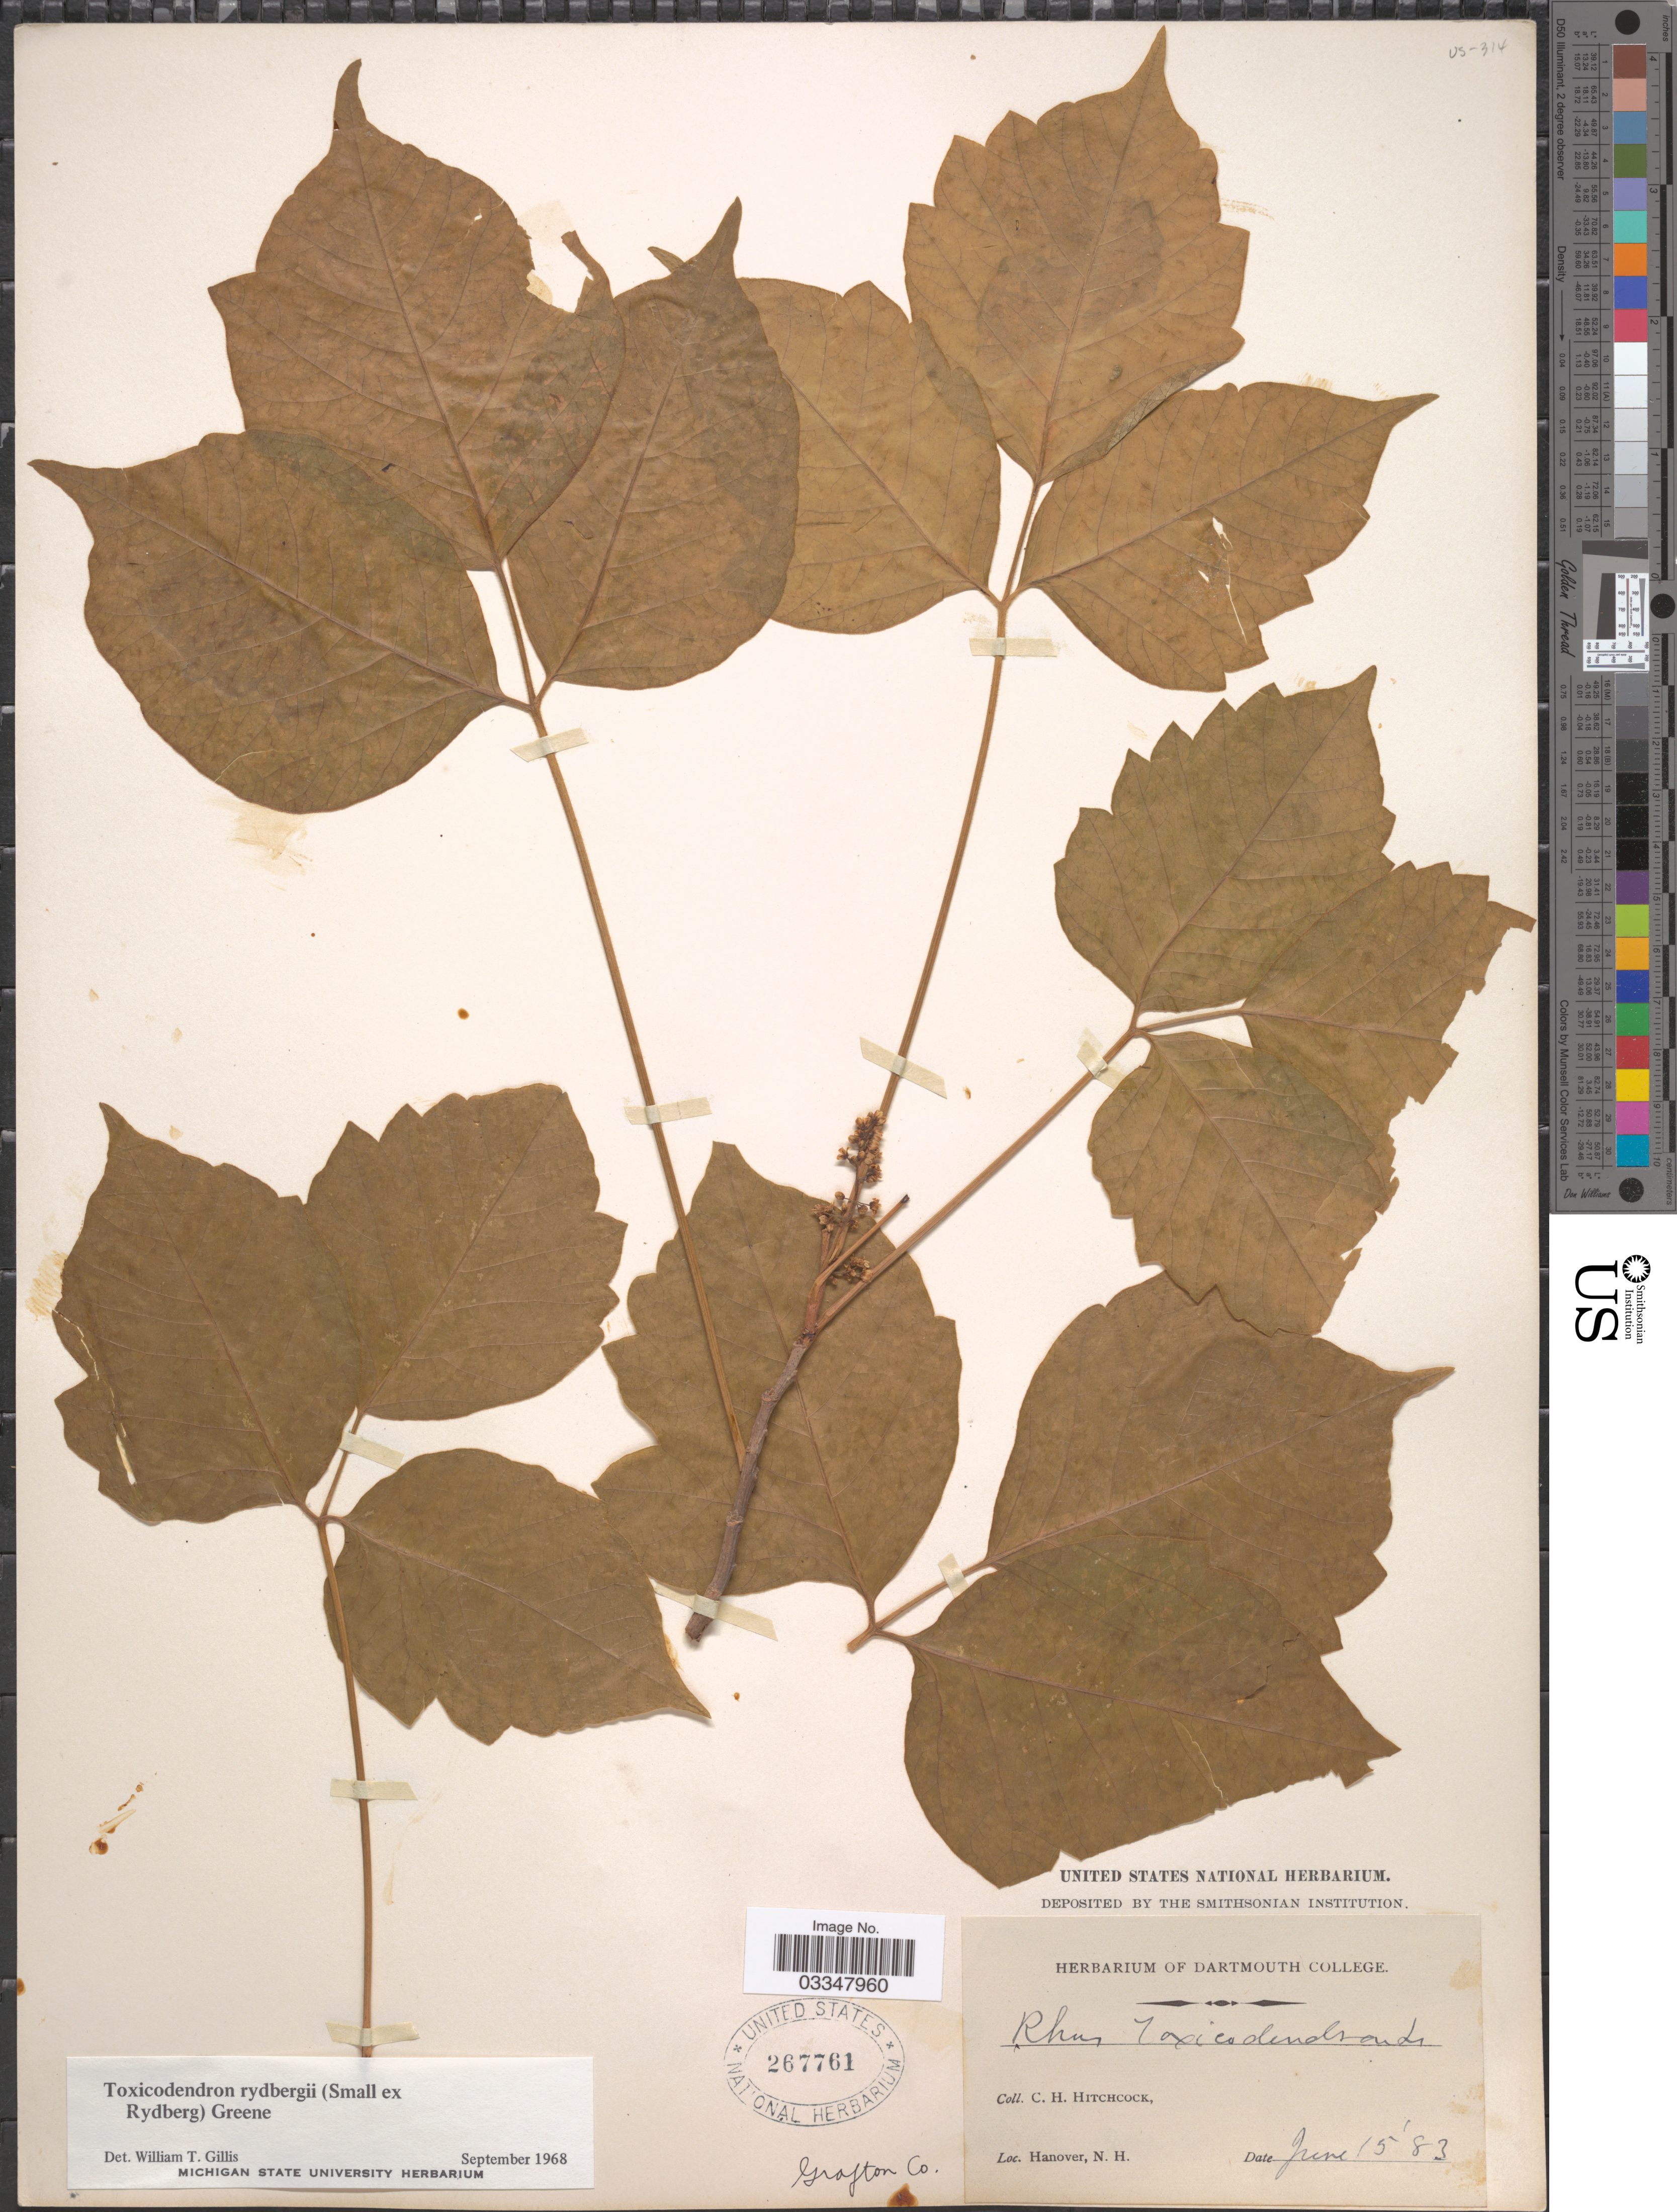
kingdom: Plantae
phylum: Tracheophyta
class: Magnoliopsida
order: Sapindales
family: Anacardiaceae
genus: Toxicodendron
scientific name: Toxicodendron radicans subsp. rydbergii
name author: (Small & Rydb.) Á. Löve & D. Löve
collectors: C. Hitchcock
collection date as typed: Transcribed d/m/y: 15/6/83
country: United States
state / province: New Hampshire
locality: Hanover. Grafton Co.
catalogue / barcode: US 267761